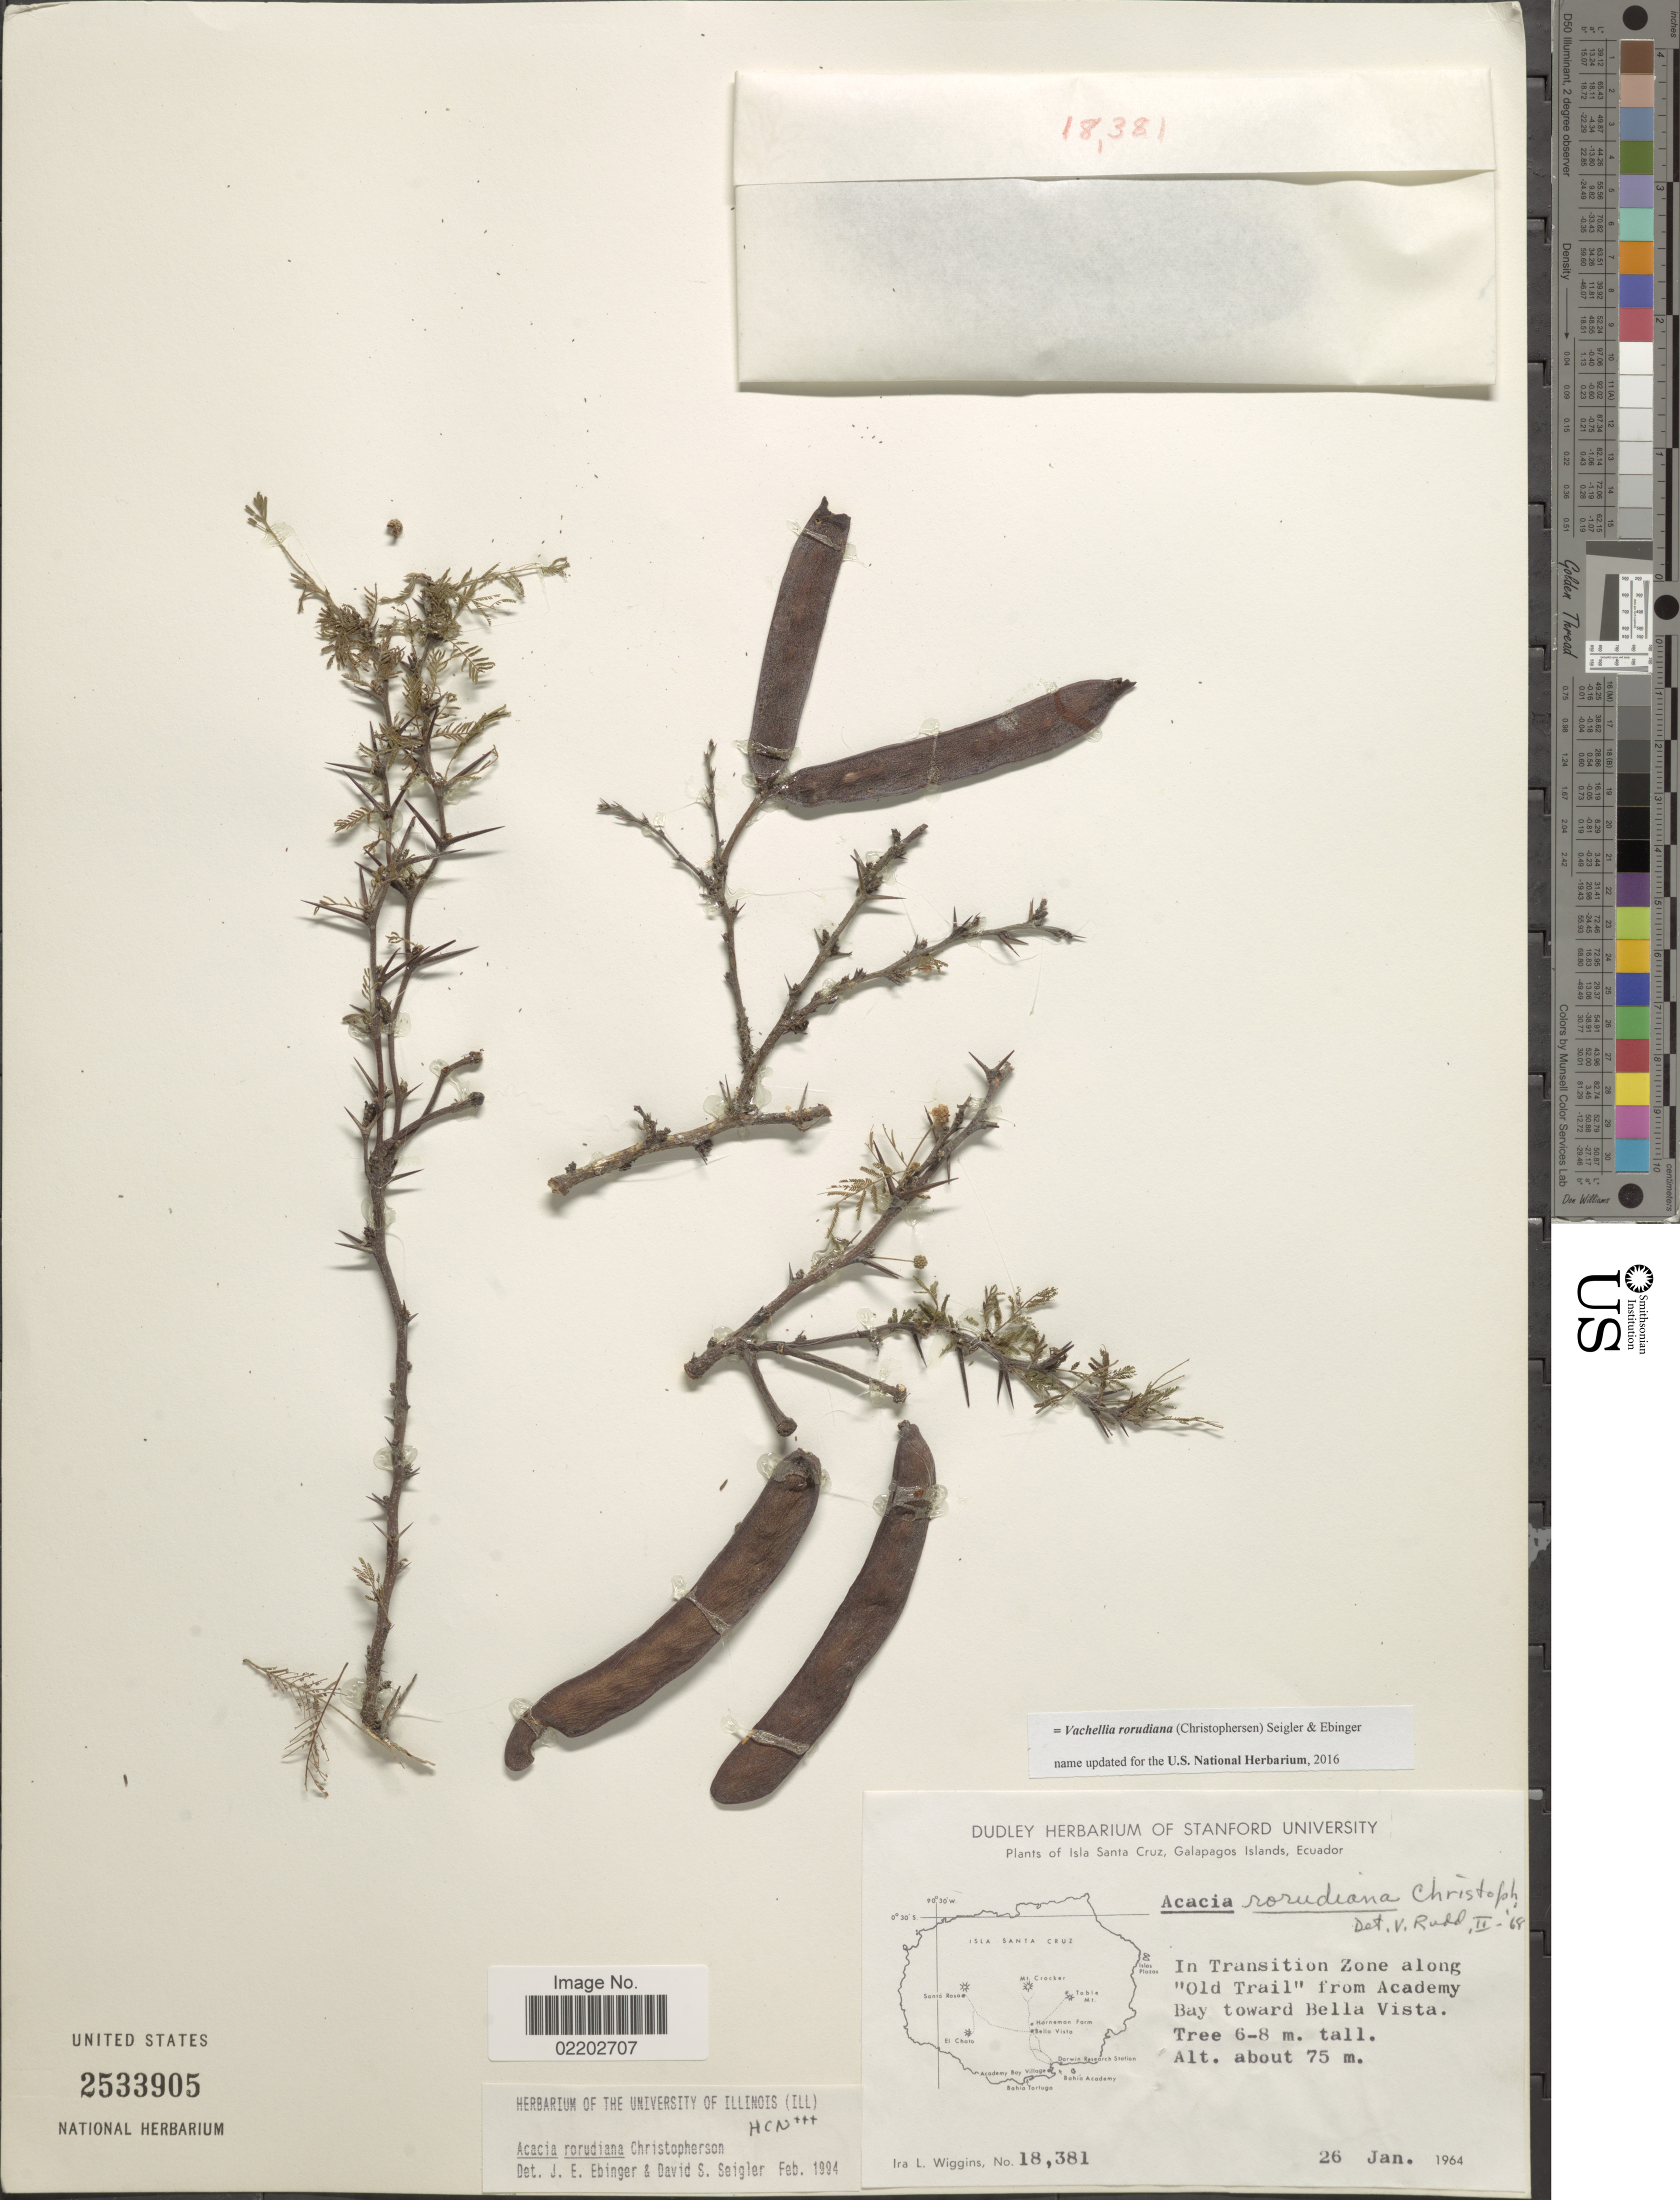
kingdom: Plantae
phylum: Tracheophyta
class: Magnoliopsida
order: Fabales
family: Fabaceae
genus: Vachellia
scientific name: Vachellia rorudiana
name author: (Christoph.) Seigler & Ebinger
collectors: I. L. Wiggins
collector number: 18381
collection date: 1964-01-26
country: Ecuador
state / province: Colón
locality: Isla Santa Cruz, Galapagos Islands, in Transition Zone along "Old Trail"from Academy Bay toward Bella Vista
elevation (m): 75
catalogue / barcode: US 2533905